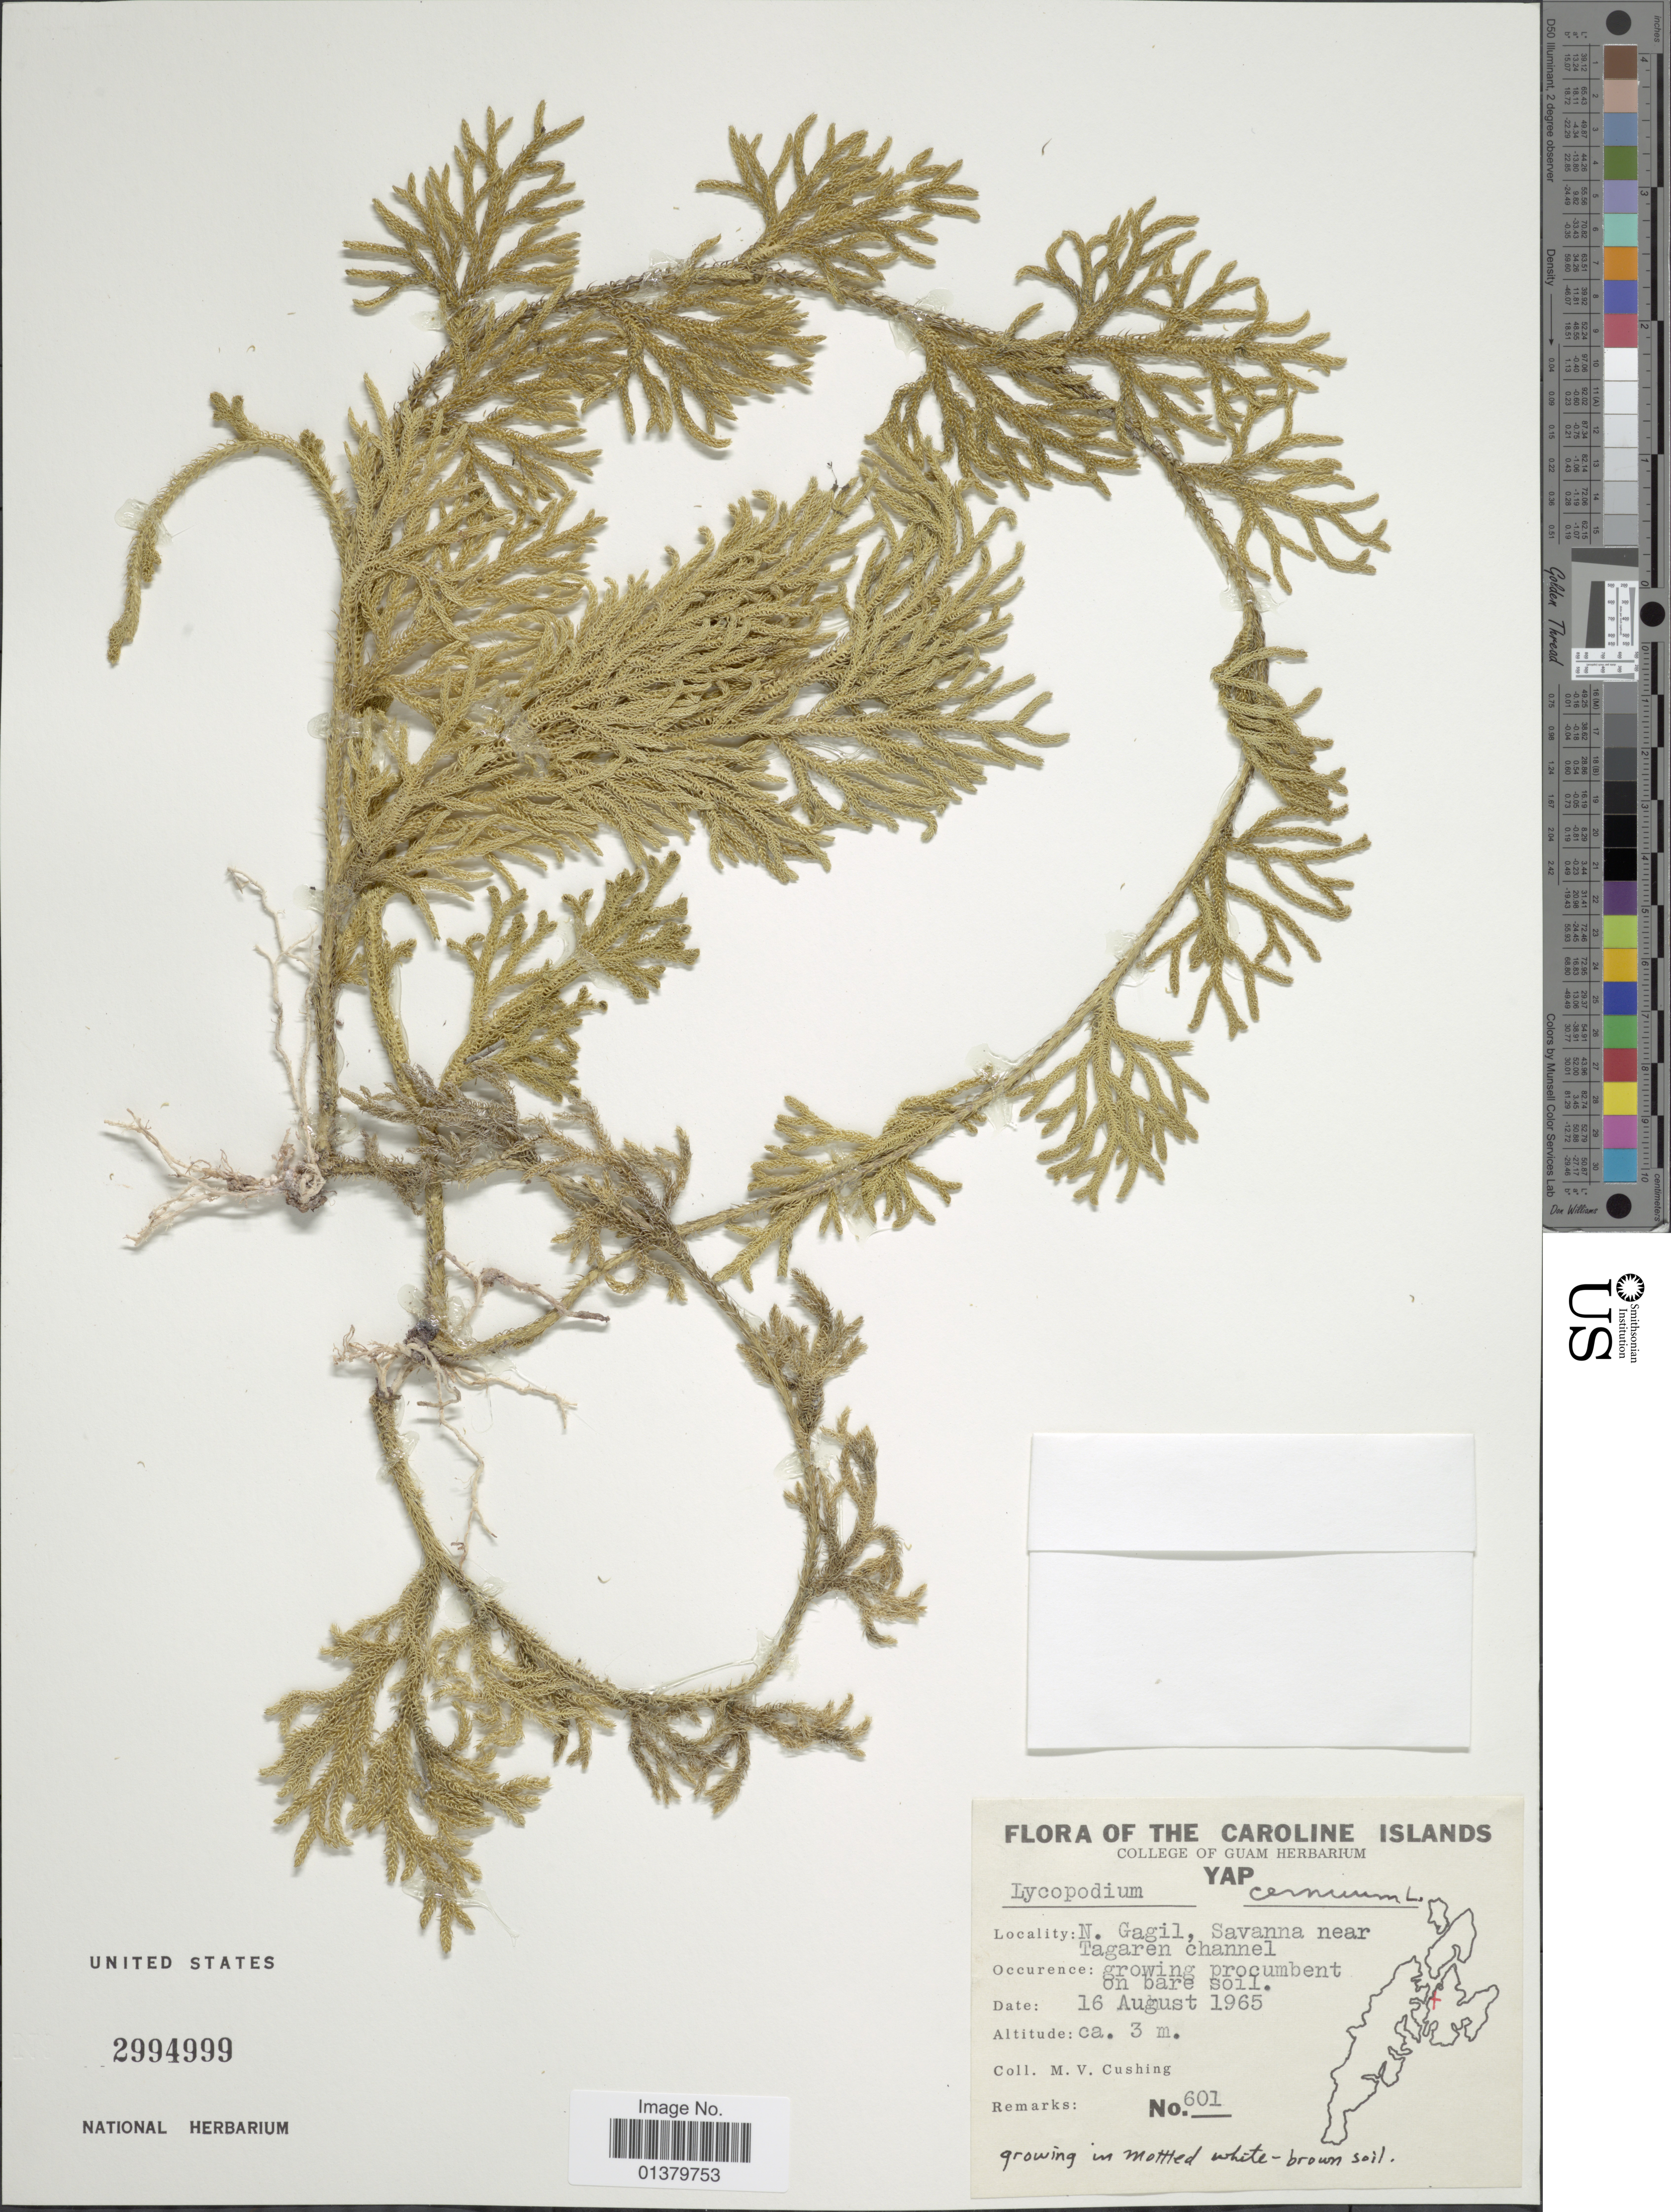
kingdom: Plantae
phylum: Tracheophyta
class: Lycopodiopsida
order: Lycopodiales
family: Lycopodiaceae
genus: Palhinhaea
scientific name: Palhinhaea cernua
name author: (L.) Vasc. & Franco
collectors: M. V. Cushing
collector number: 601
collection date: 1965-08-16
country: Micronesia, Federated States of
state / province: Yap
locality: The Caroline Islands, N Gagill, Savanna near Tagaren channel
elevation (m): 3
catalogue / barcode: US 2994999